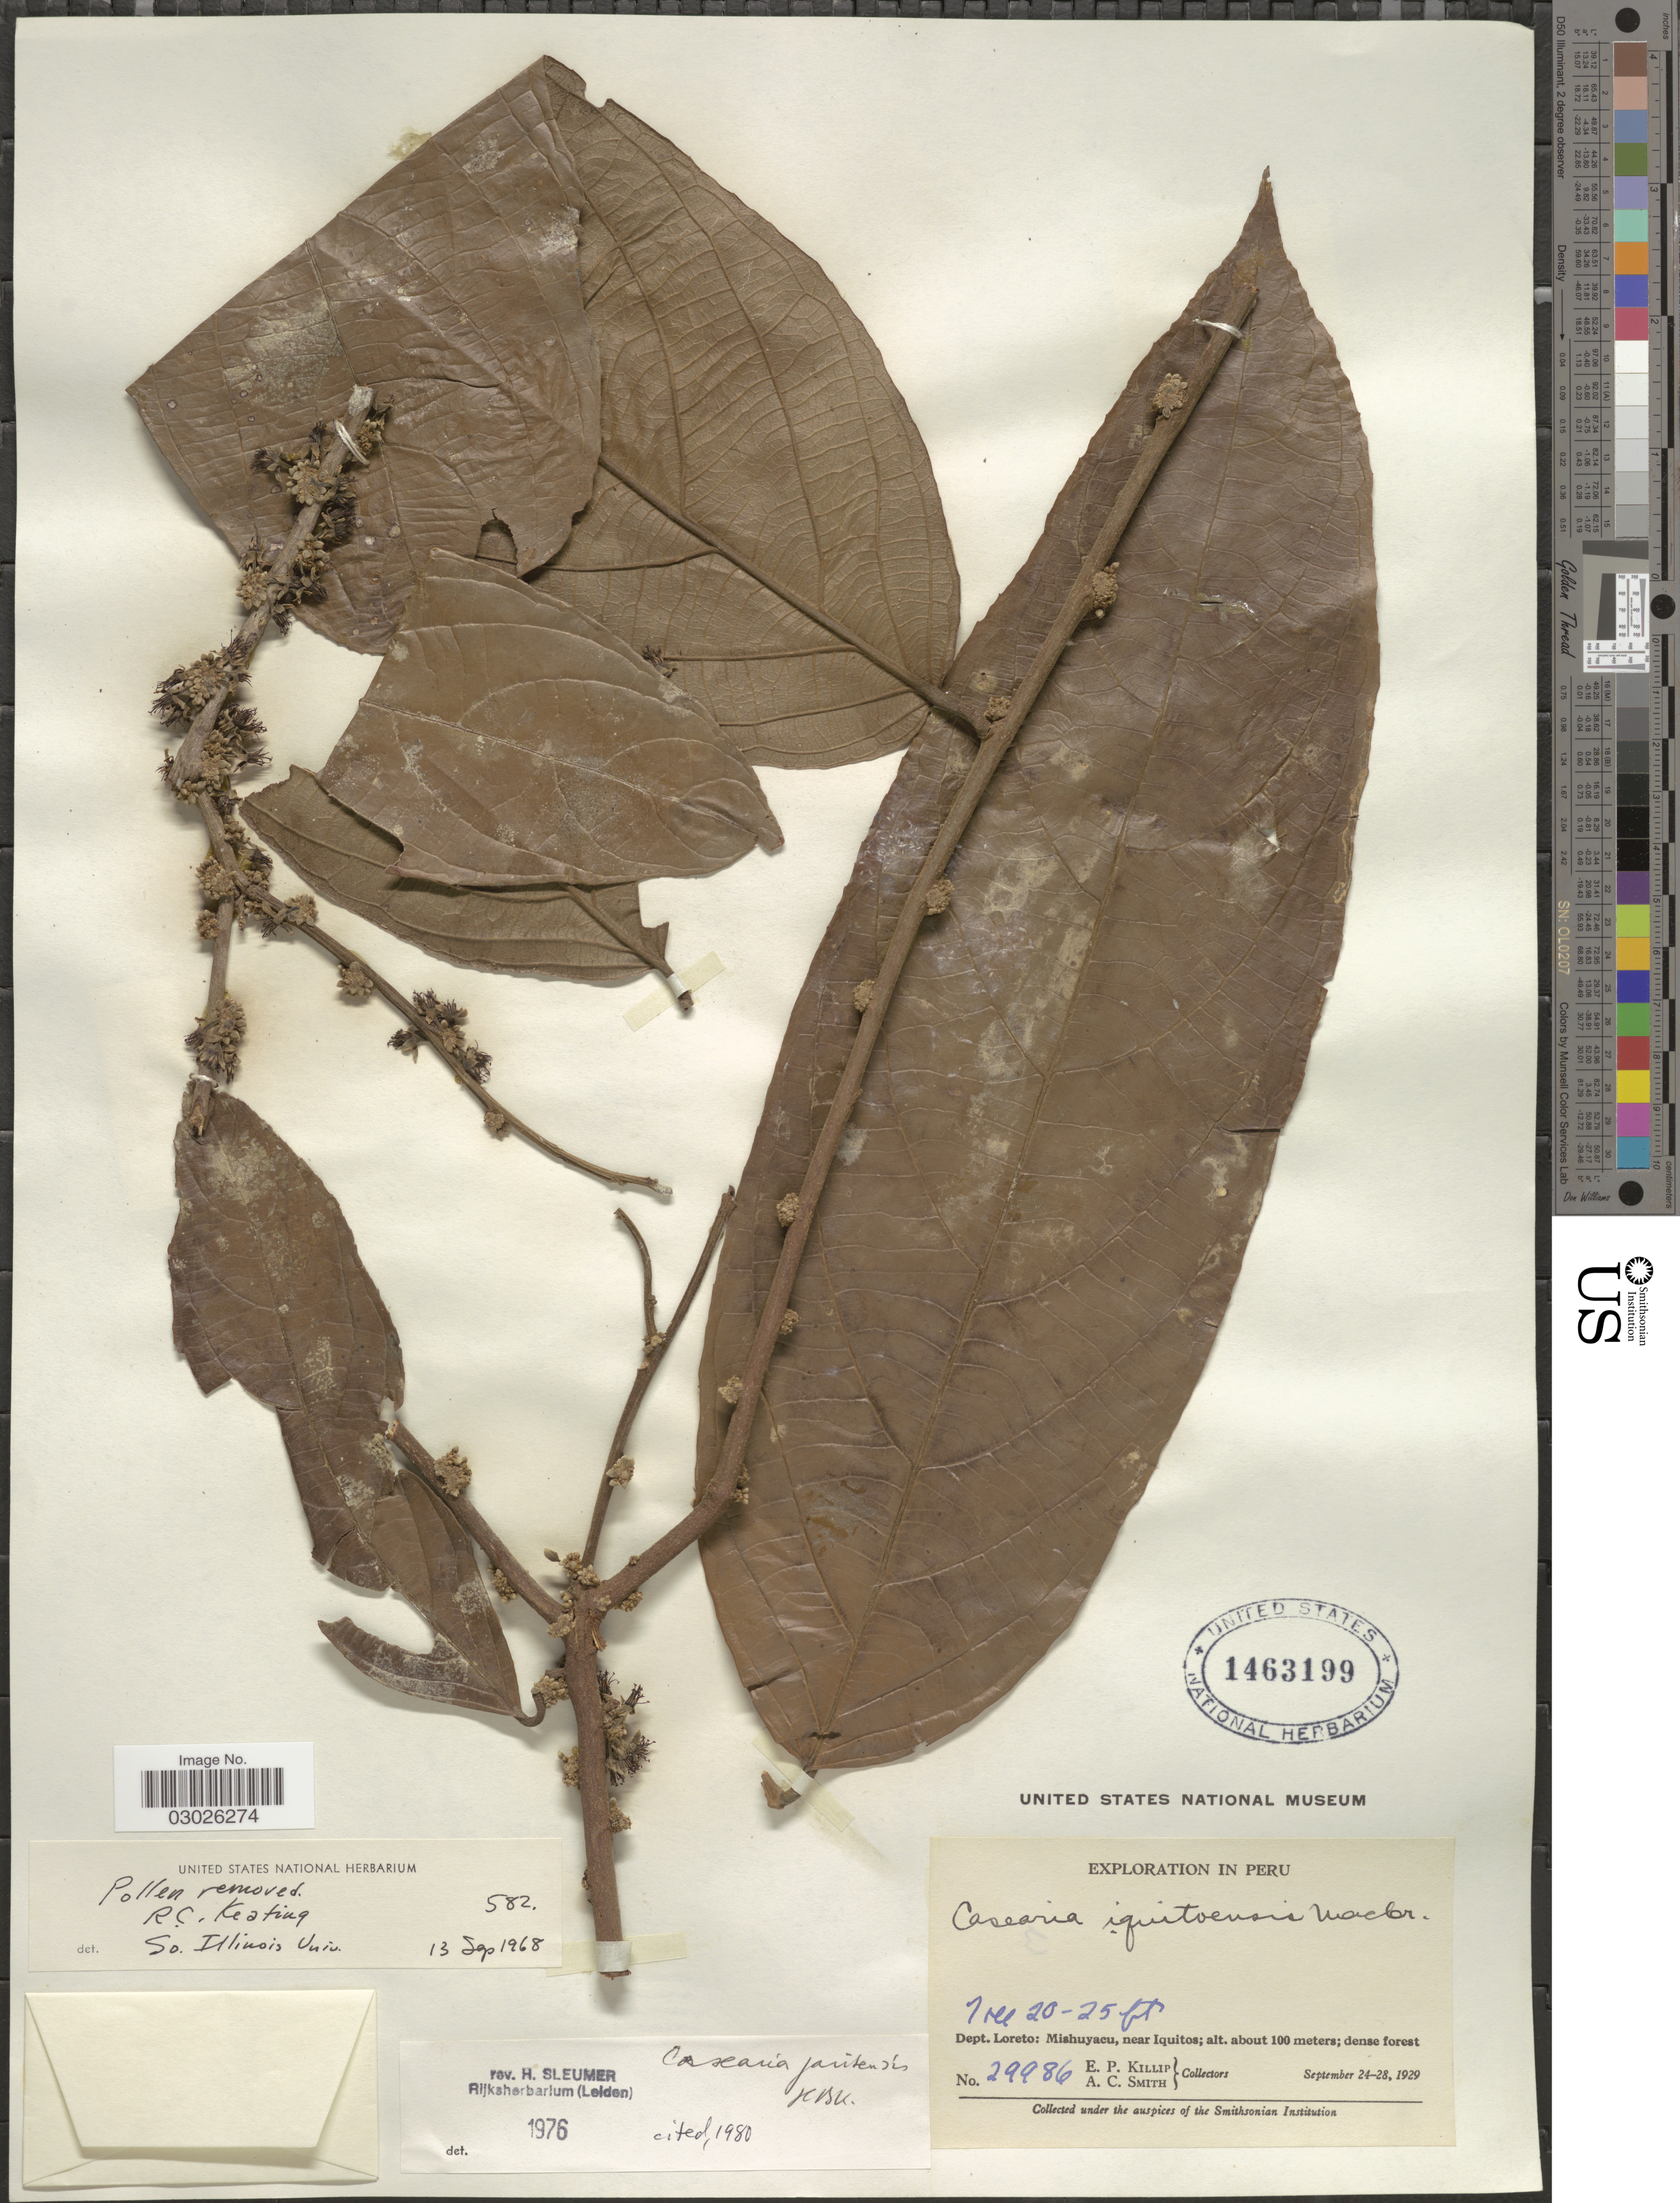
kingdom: Plantae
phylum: Tracheophyta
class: Magnoliopsida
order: Malpighiales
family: Salicaceae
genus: Piparea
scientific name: Piparea multiflora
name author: C.F. Gaertn.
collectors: E. P. Killip & A. C. Smith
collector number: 29986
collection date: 1929-09-24/1929-09-28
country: Peru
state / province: Loreto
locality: Dept. Loreto: Mishuyacu, near Iquitos.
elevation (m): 100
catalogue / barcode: US 1463199